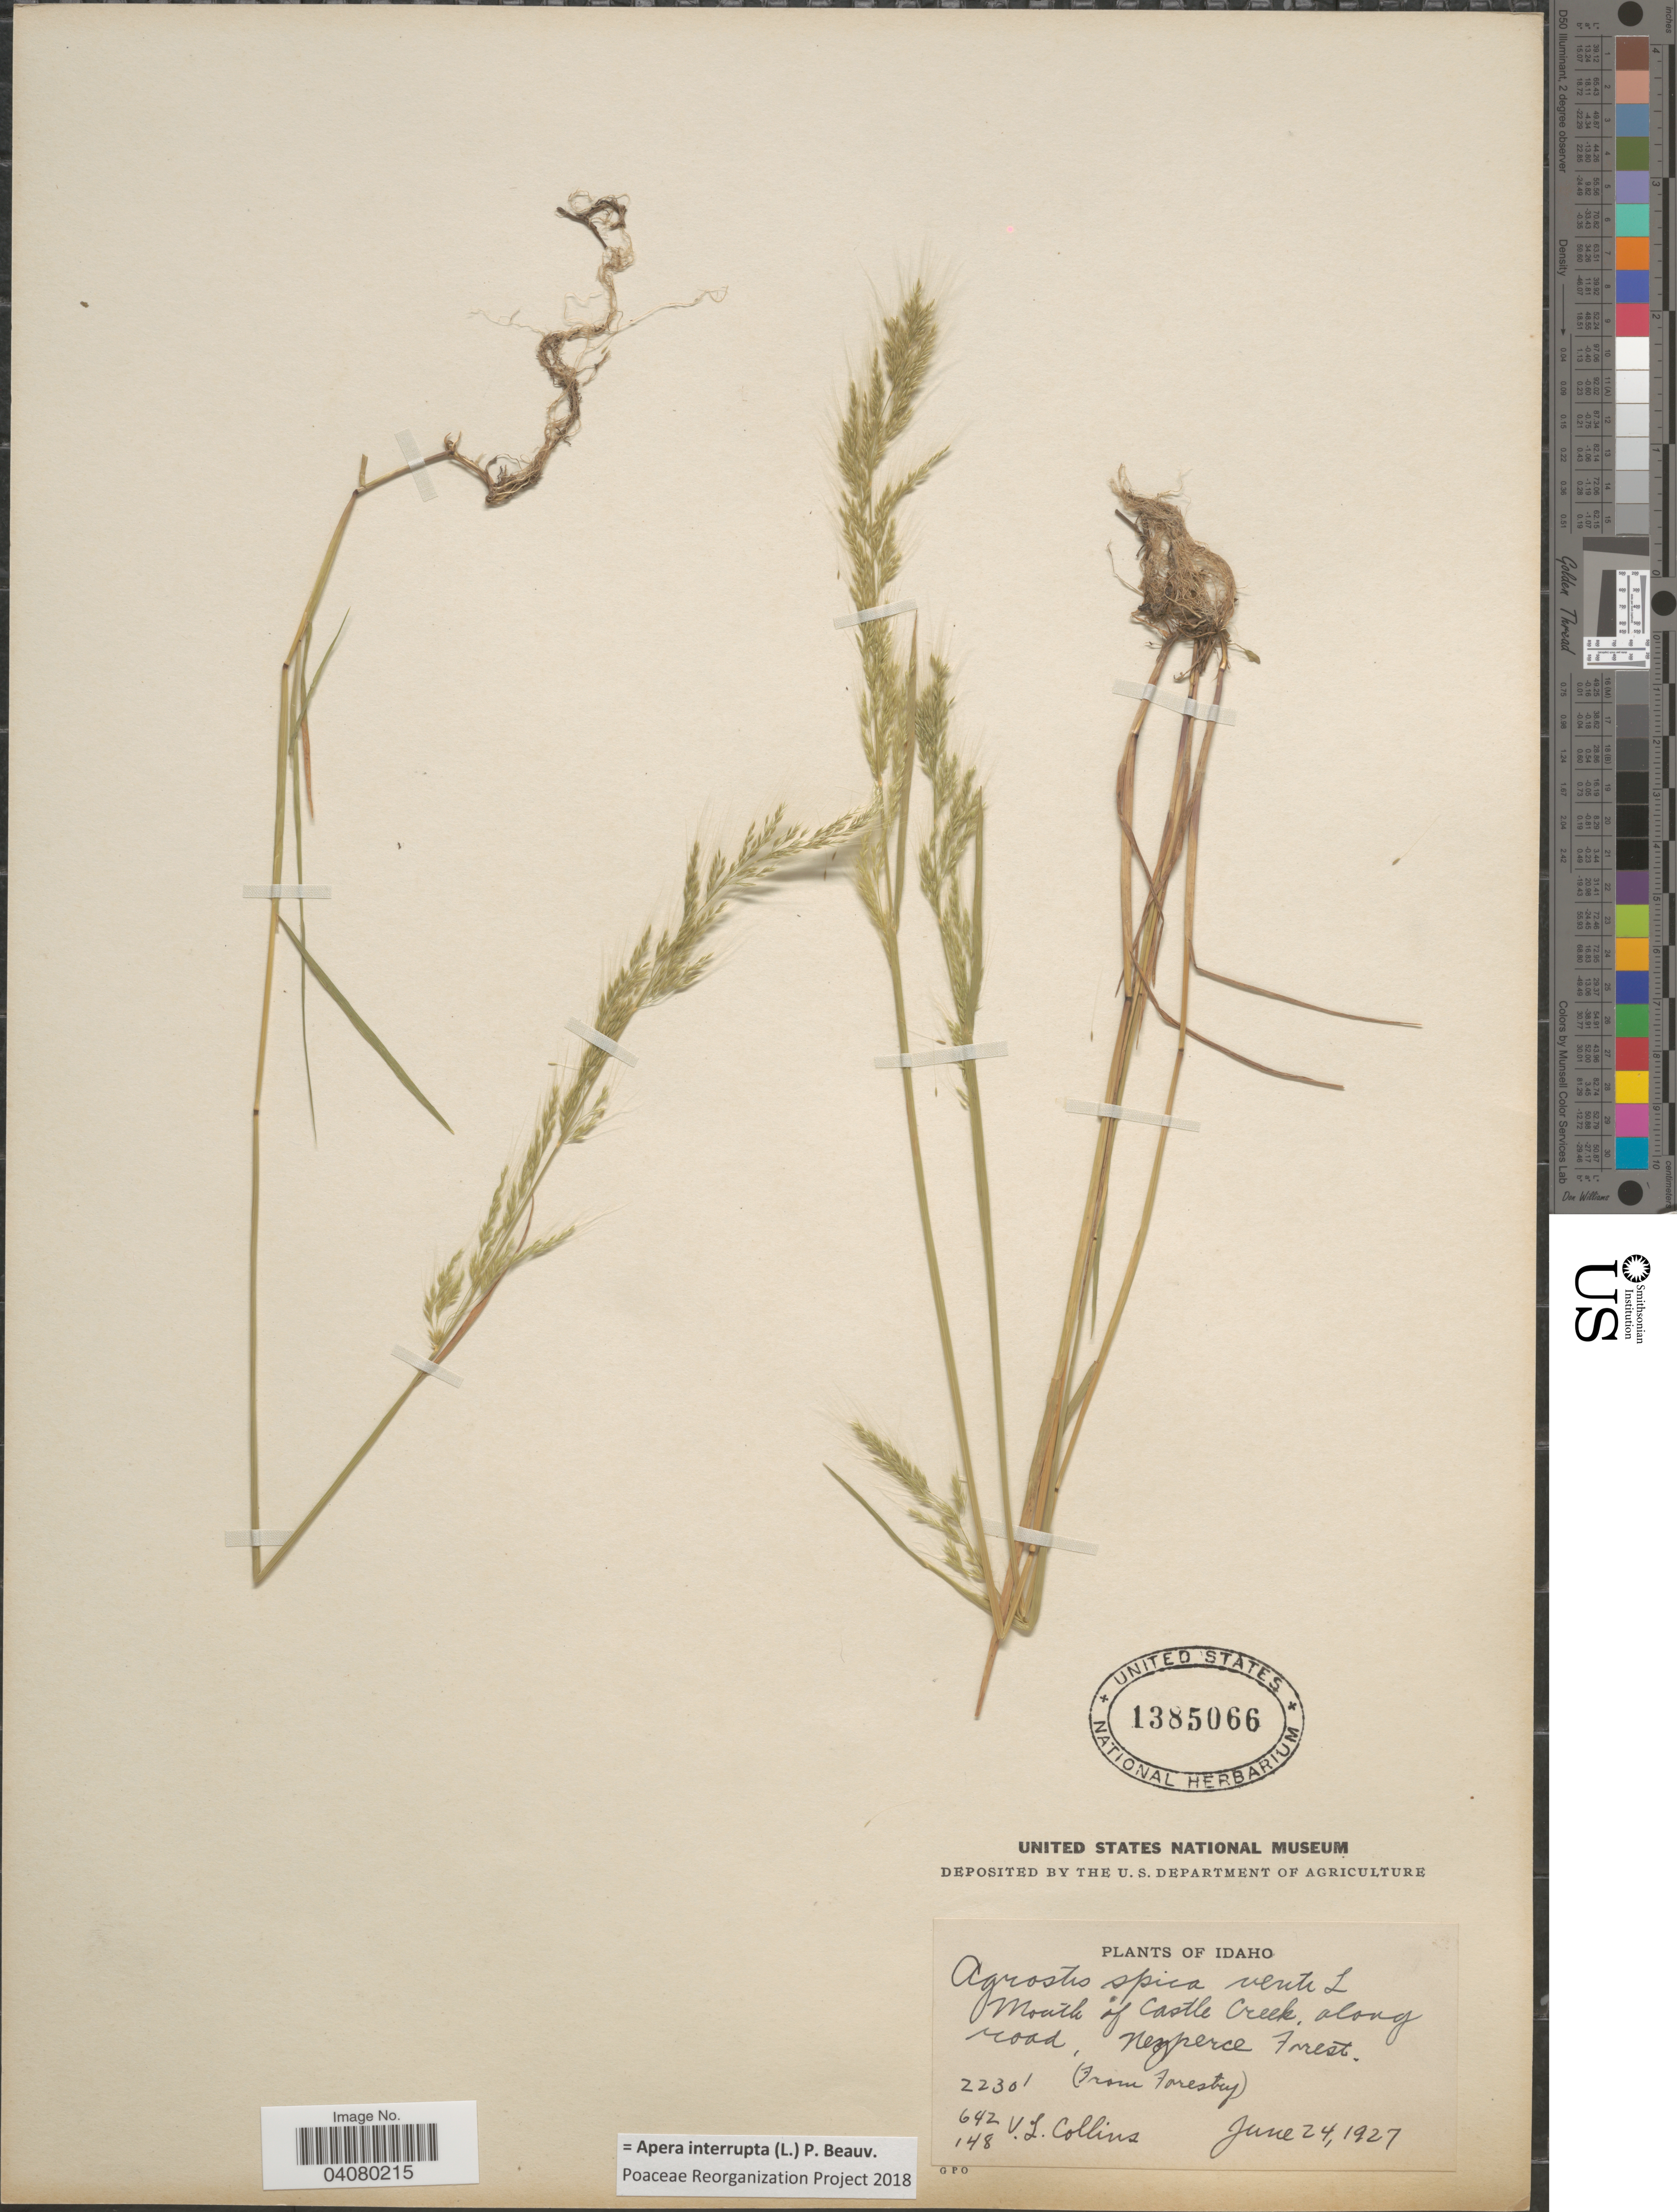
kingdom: Plantae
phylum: Tracheophyta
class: Liliopsida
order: Poales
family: Poaceae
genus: Apera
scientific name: Apera interrupta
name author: (L.) P. Beauv.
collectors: V. Collins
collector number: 642/148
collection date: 1927-06-24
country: United States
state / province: Idaho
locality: Mouth of Castle Creek, along road, Nez Perce Forest.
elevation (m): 680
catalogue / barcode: US 1385066